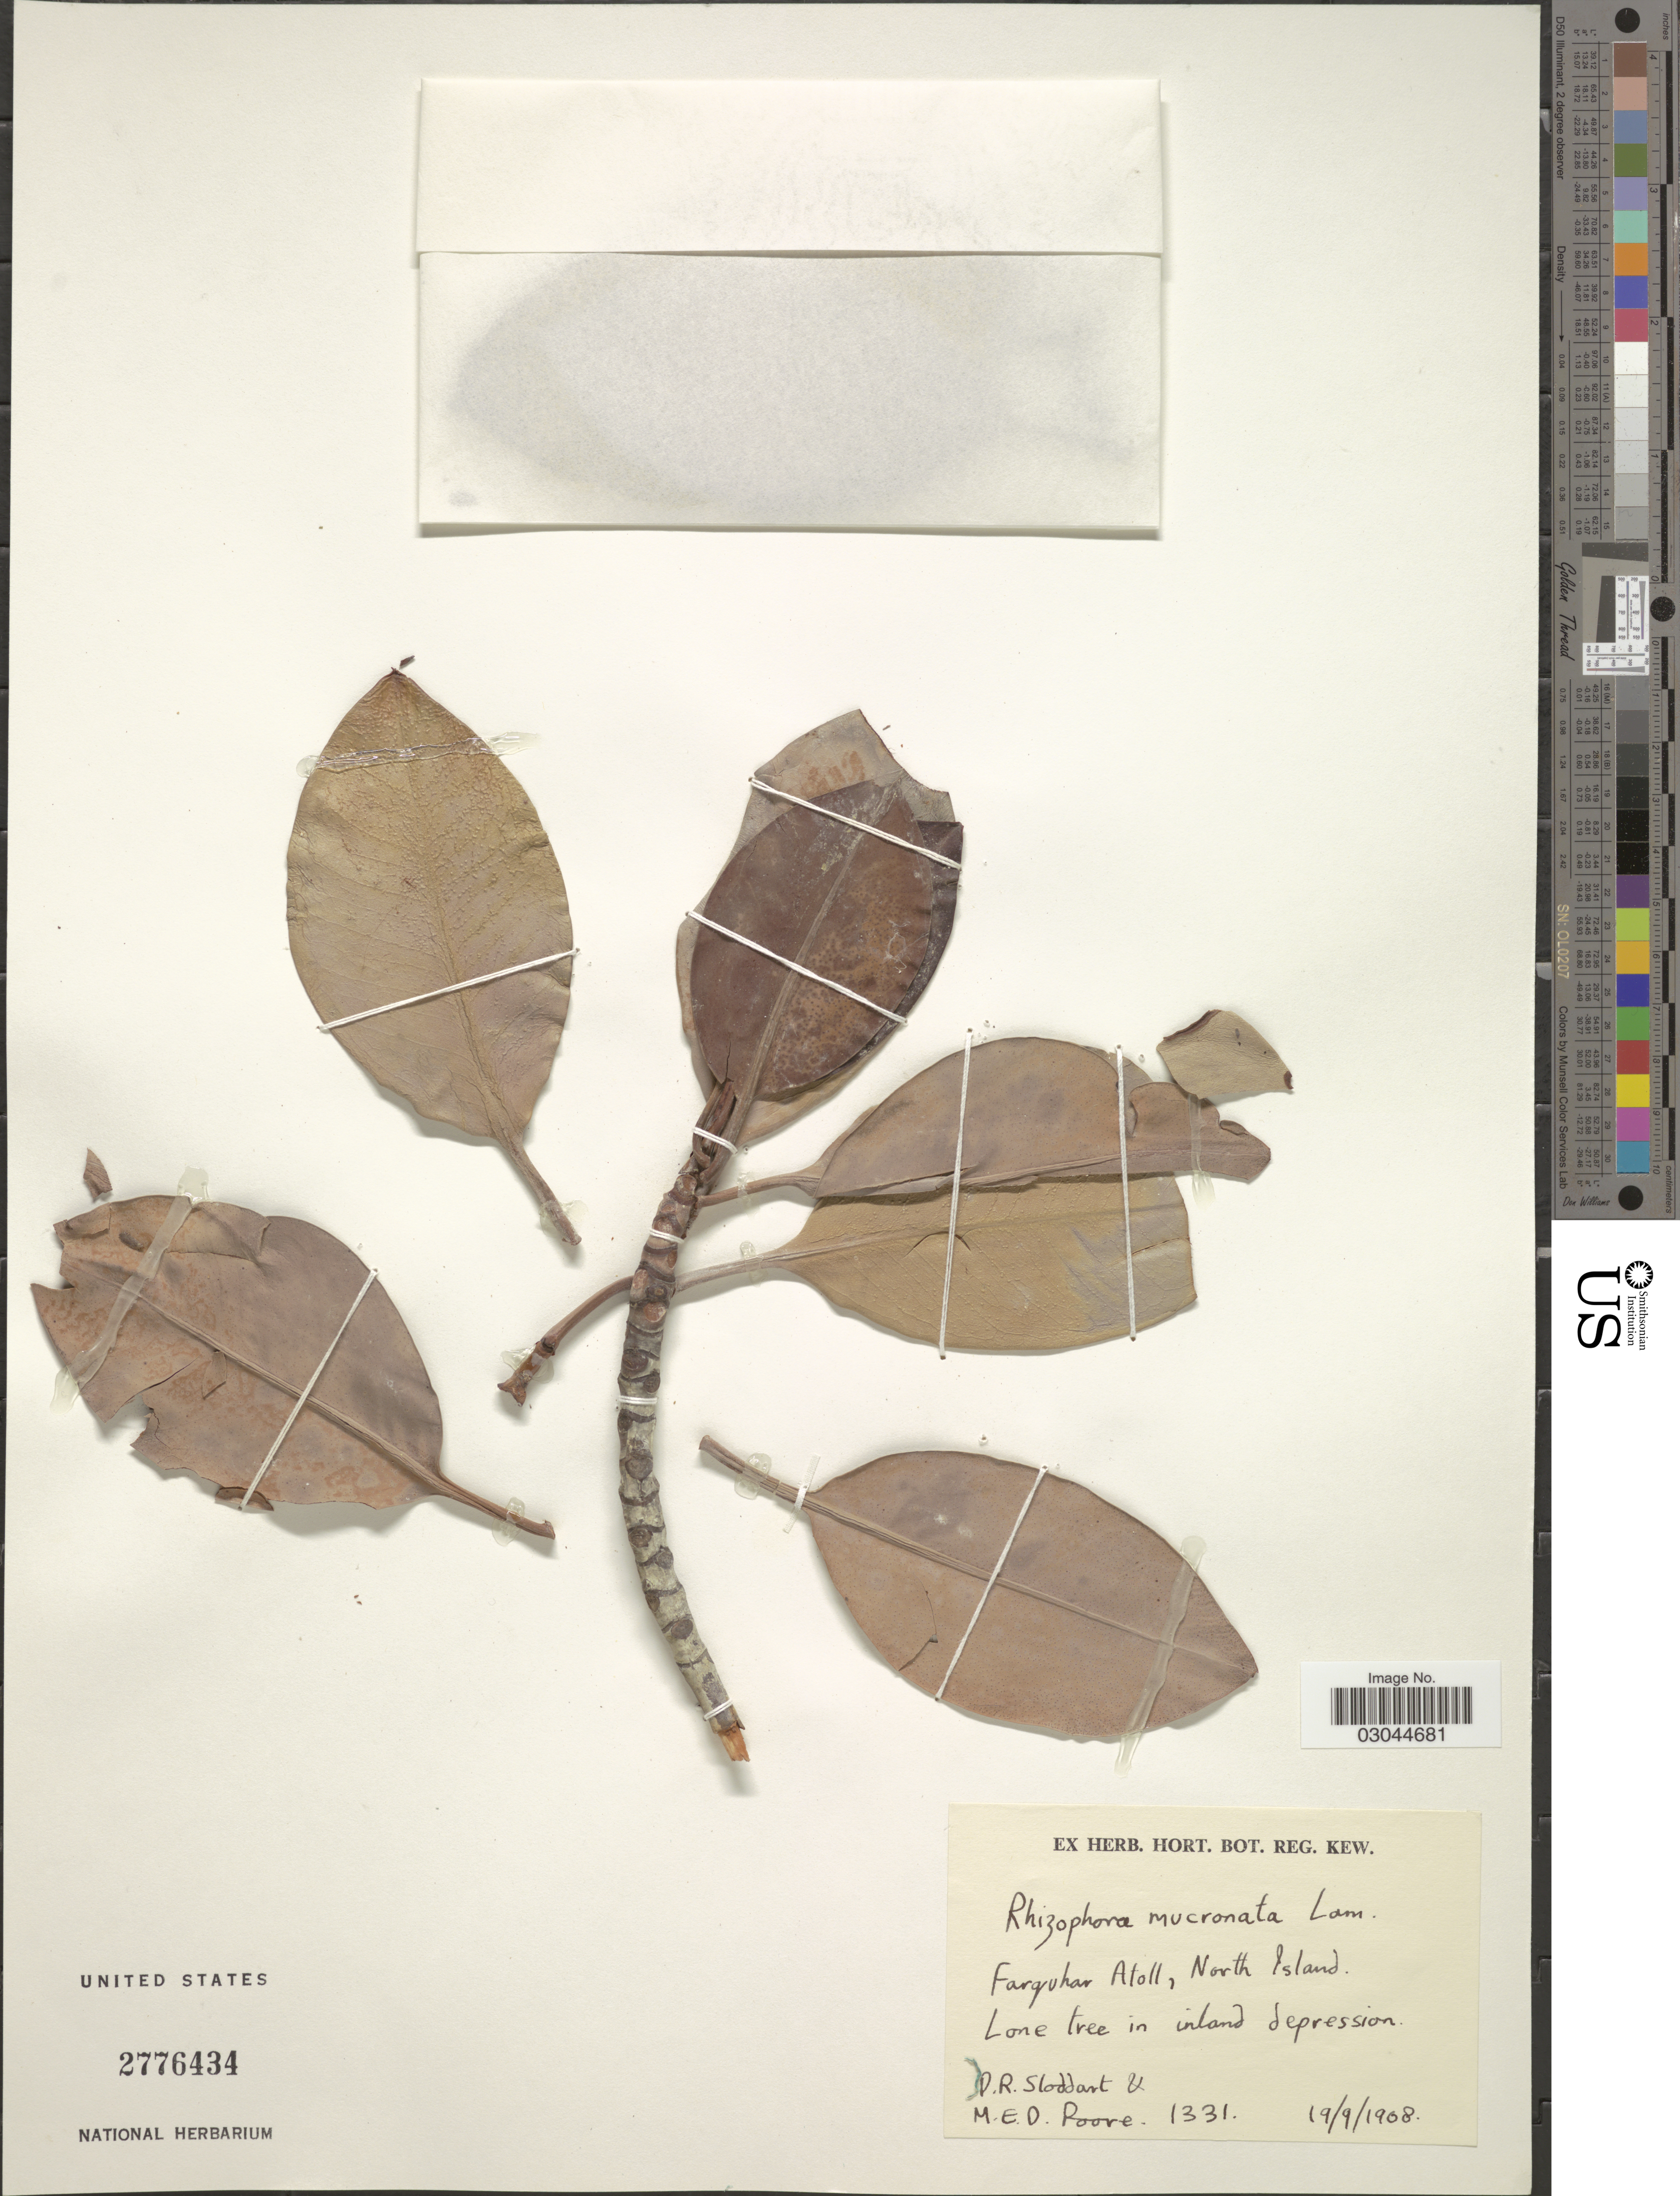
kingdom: Plantae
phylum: Tracheophyta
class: Magnoliopsida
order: Malpighiales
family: Rhizophoraceae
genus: Rhizophora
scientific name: Rhizophora mucronata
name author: Lam.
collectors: D. R. Stoddart & M. E. D. Poore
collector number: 1331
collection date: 1908-09-19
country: Seychelles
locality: Farquhar Atoll, North Island.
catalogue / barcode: US 2776434